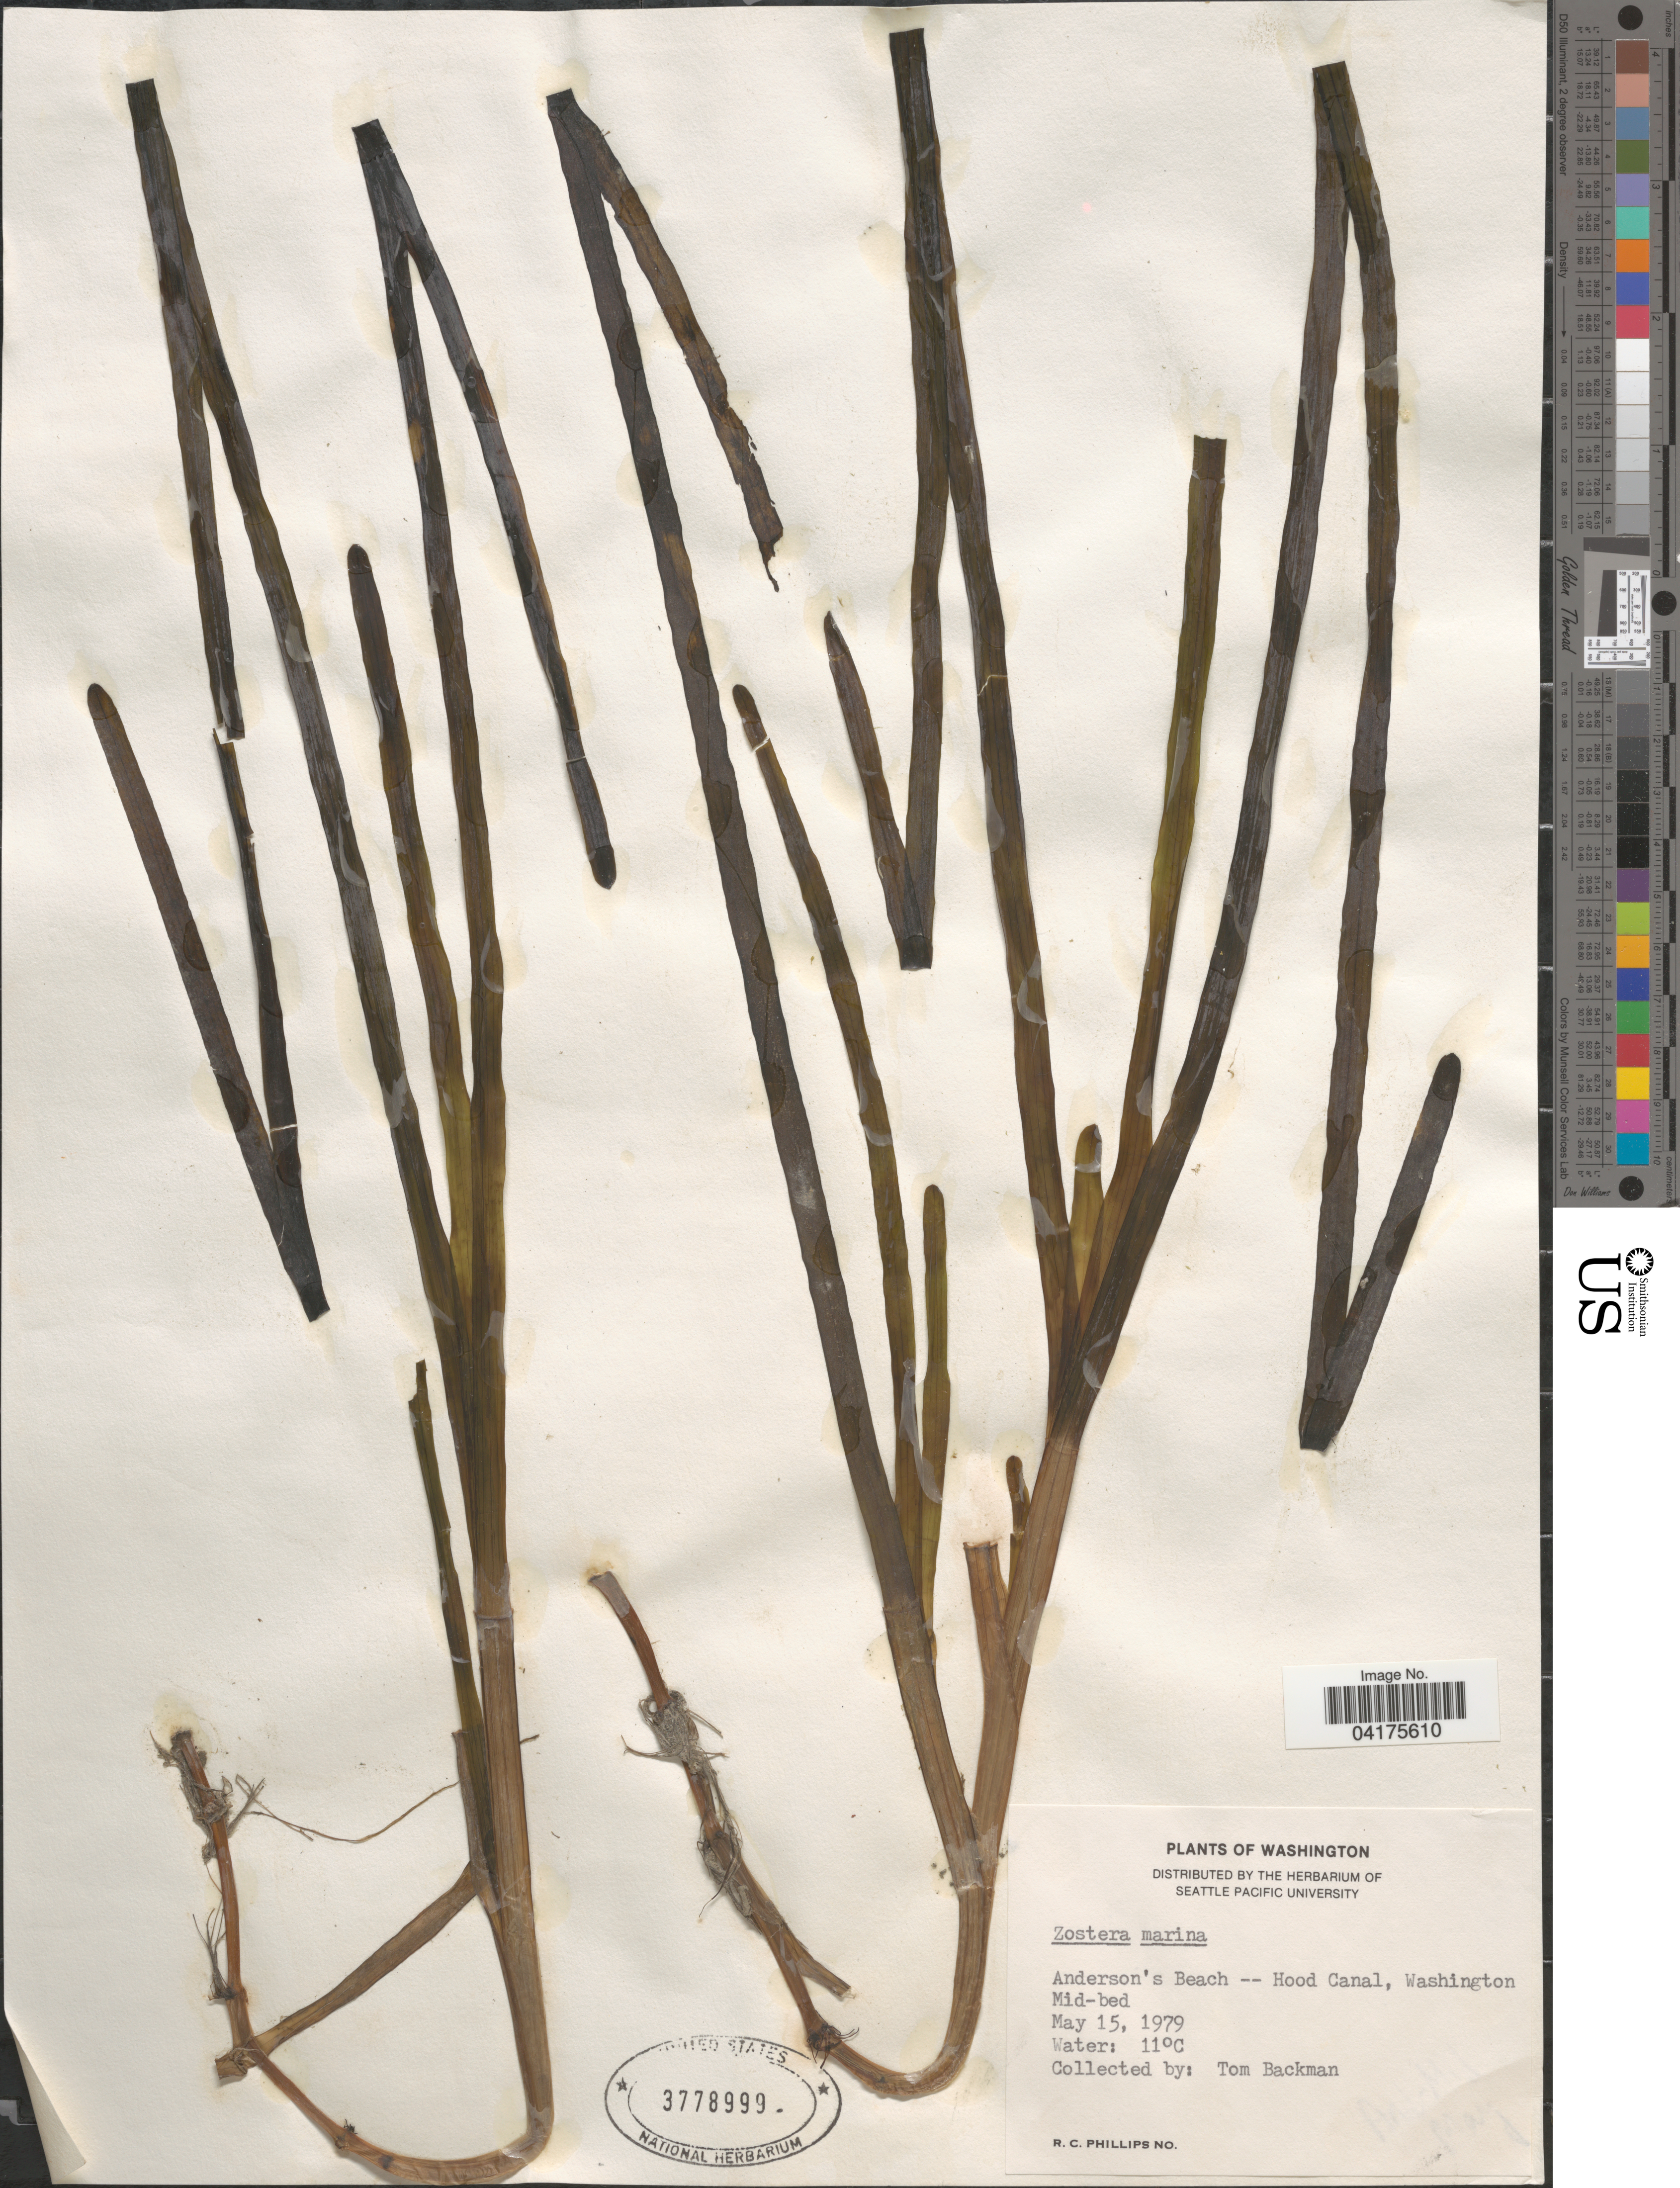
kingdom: Plantae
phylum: Tracheophyta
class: Liliopsida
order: Alismatales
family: Zosteraceae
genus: Zostera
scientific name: Zostera marina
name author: L.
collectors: T. Backman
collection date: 1979-05-15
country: United States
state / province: Washington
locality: Anderson's Beach -- Hood Canal.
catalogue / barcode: US 3778999